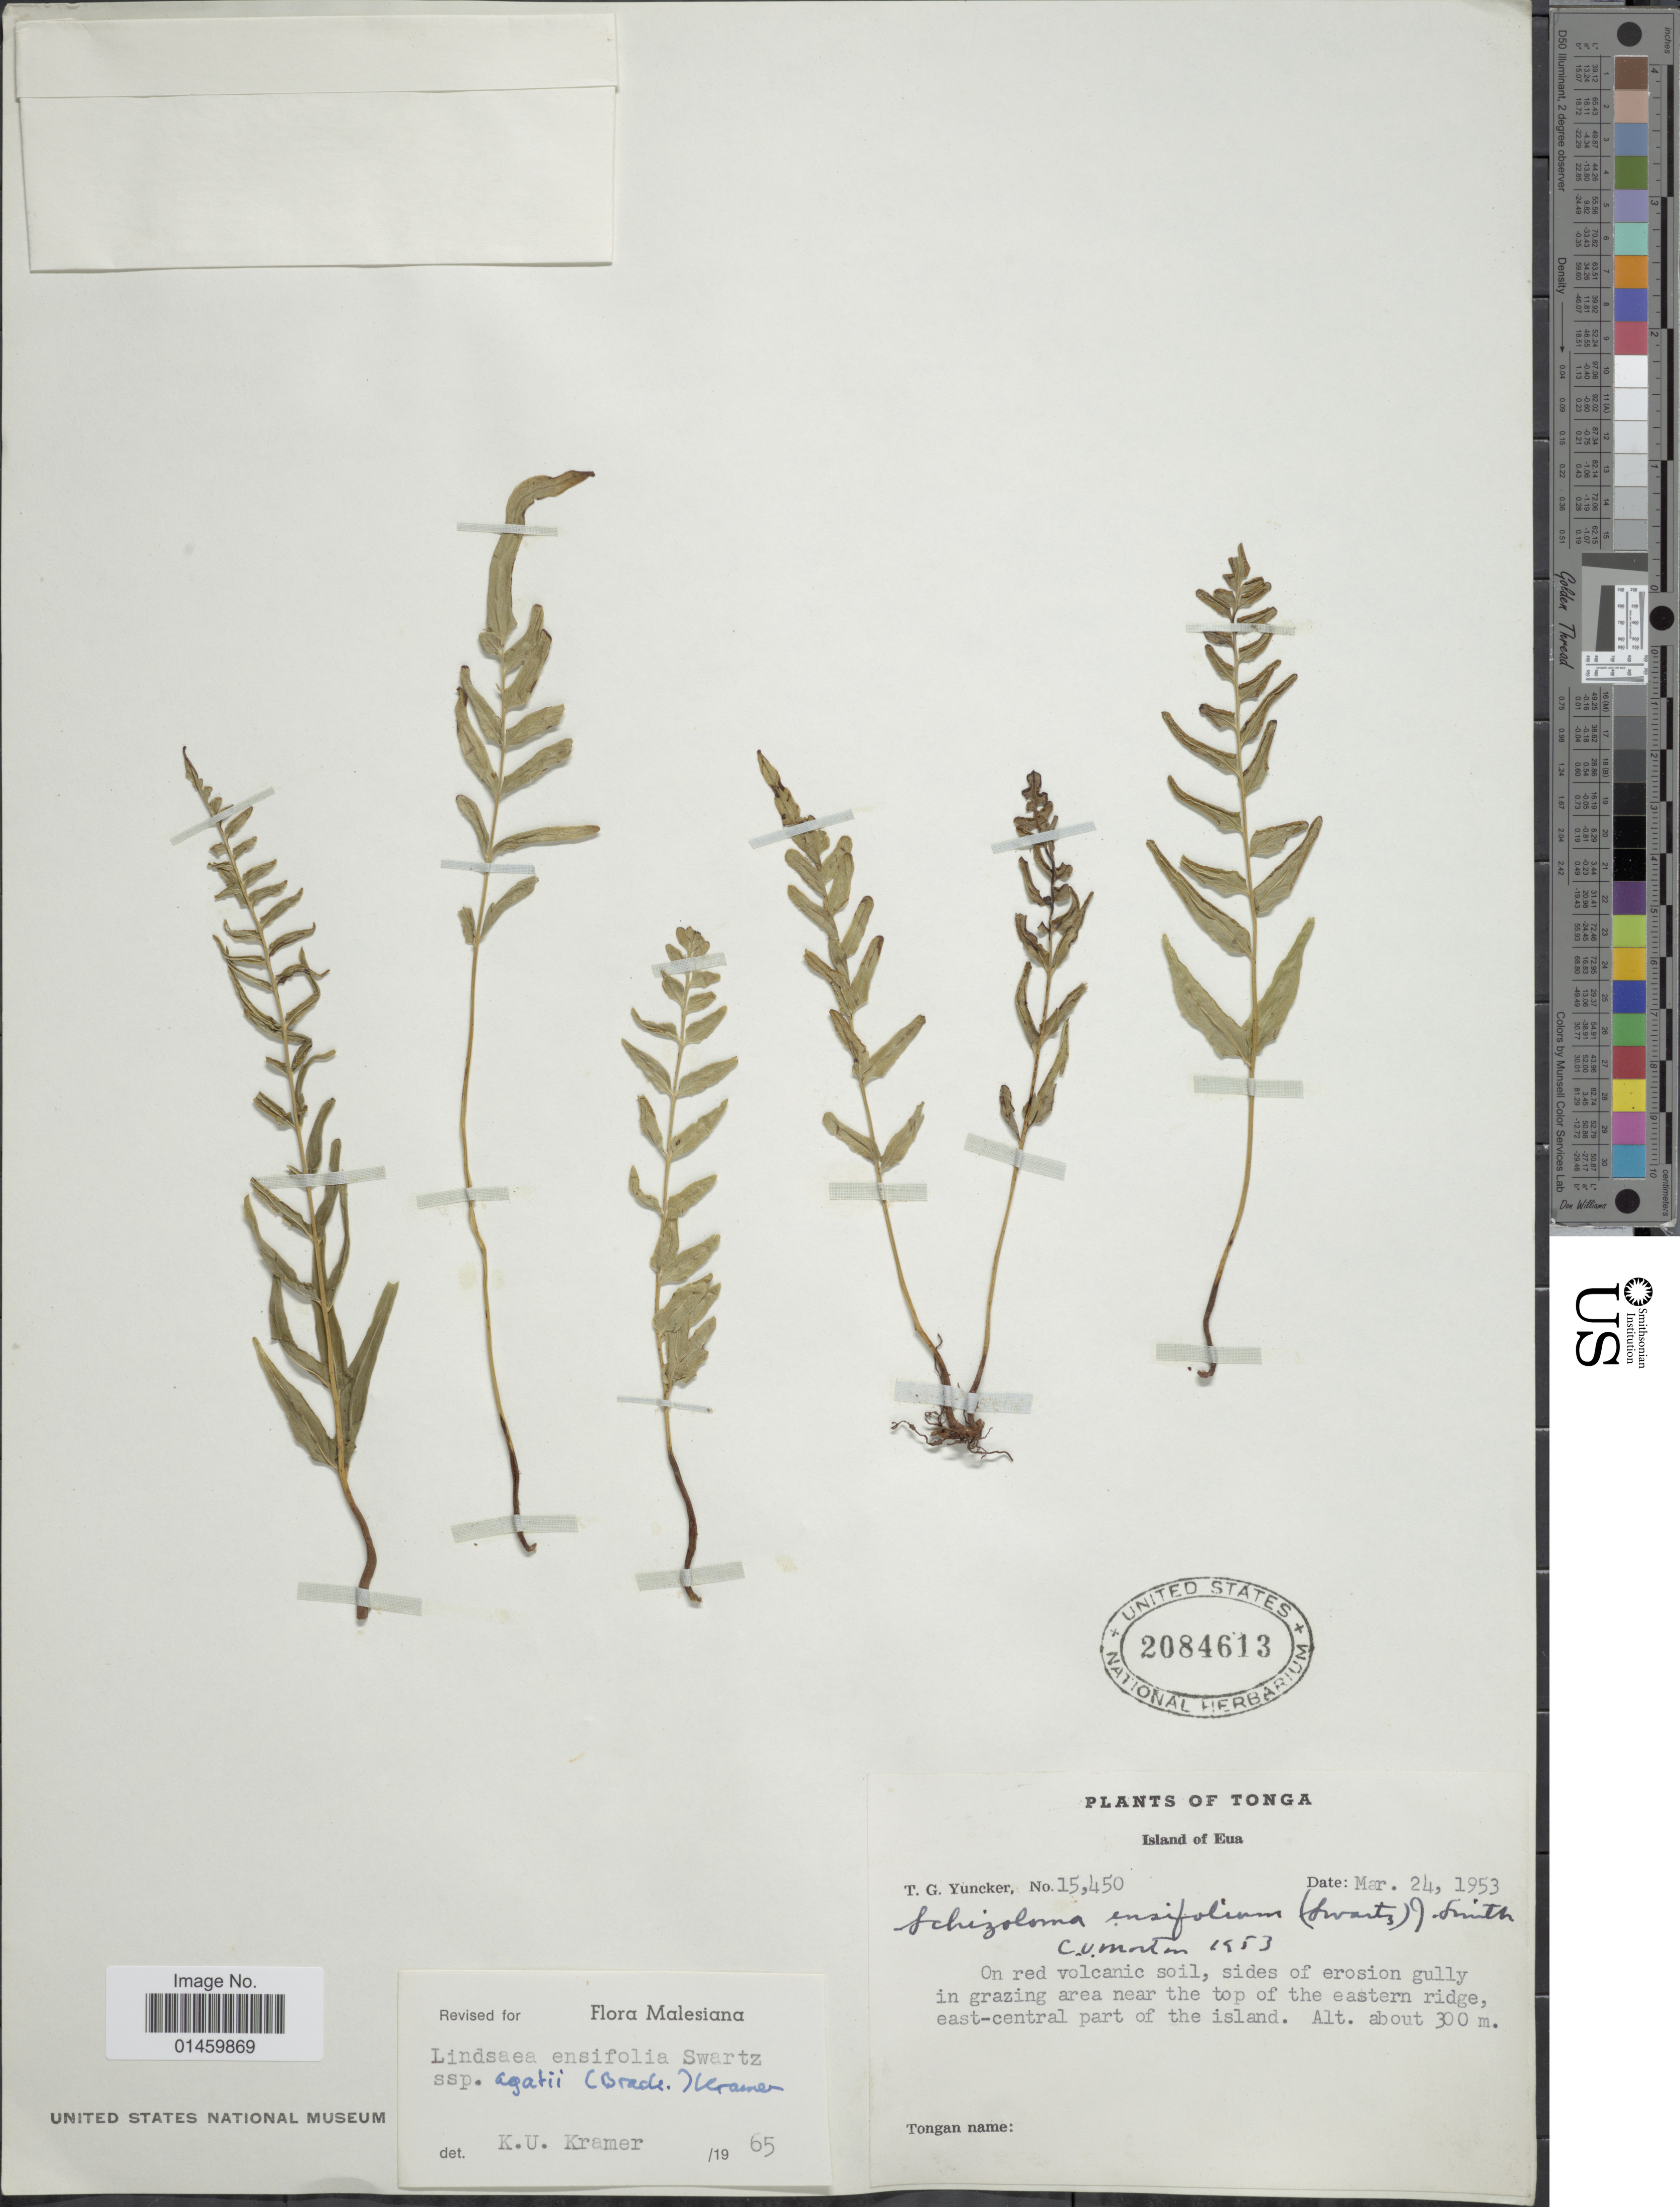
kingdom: Plantae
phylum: Tracheophyta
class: Polypodiopsida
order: Polypodiales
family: Lindsaeaceae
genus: Lindsaea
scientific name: Lindsaea ensifolia subsp. agatii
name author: (Brack.) K.U. Kramer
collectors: T. G. Yuncker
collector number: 15450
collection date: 1953-03-24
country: Tonga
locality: Island of Eua. On red volcanic soil, sides of erosion gully in grazing area near the top of the eastern ridge, east-central part of the island.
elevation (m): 300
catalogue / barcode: US 2084613